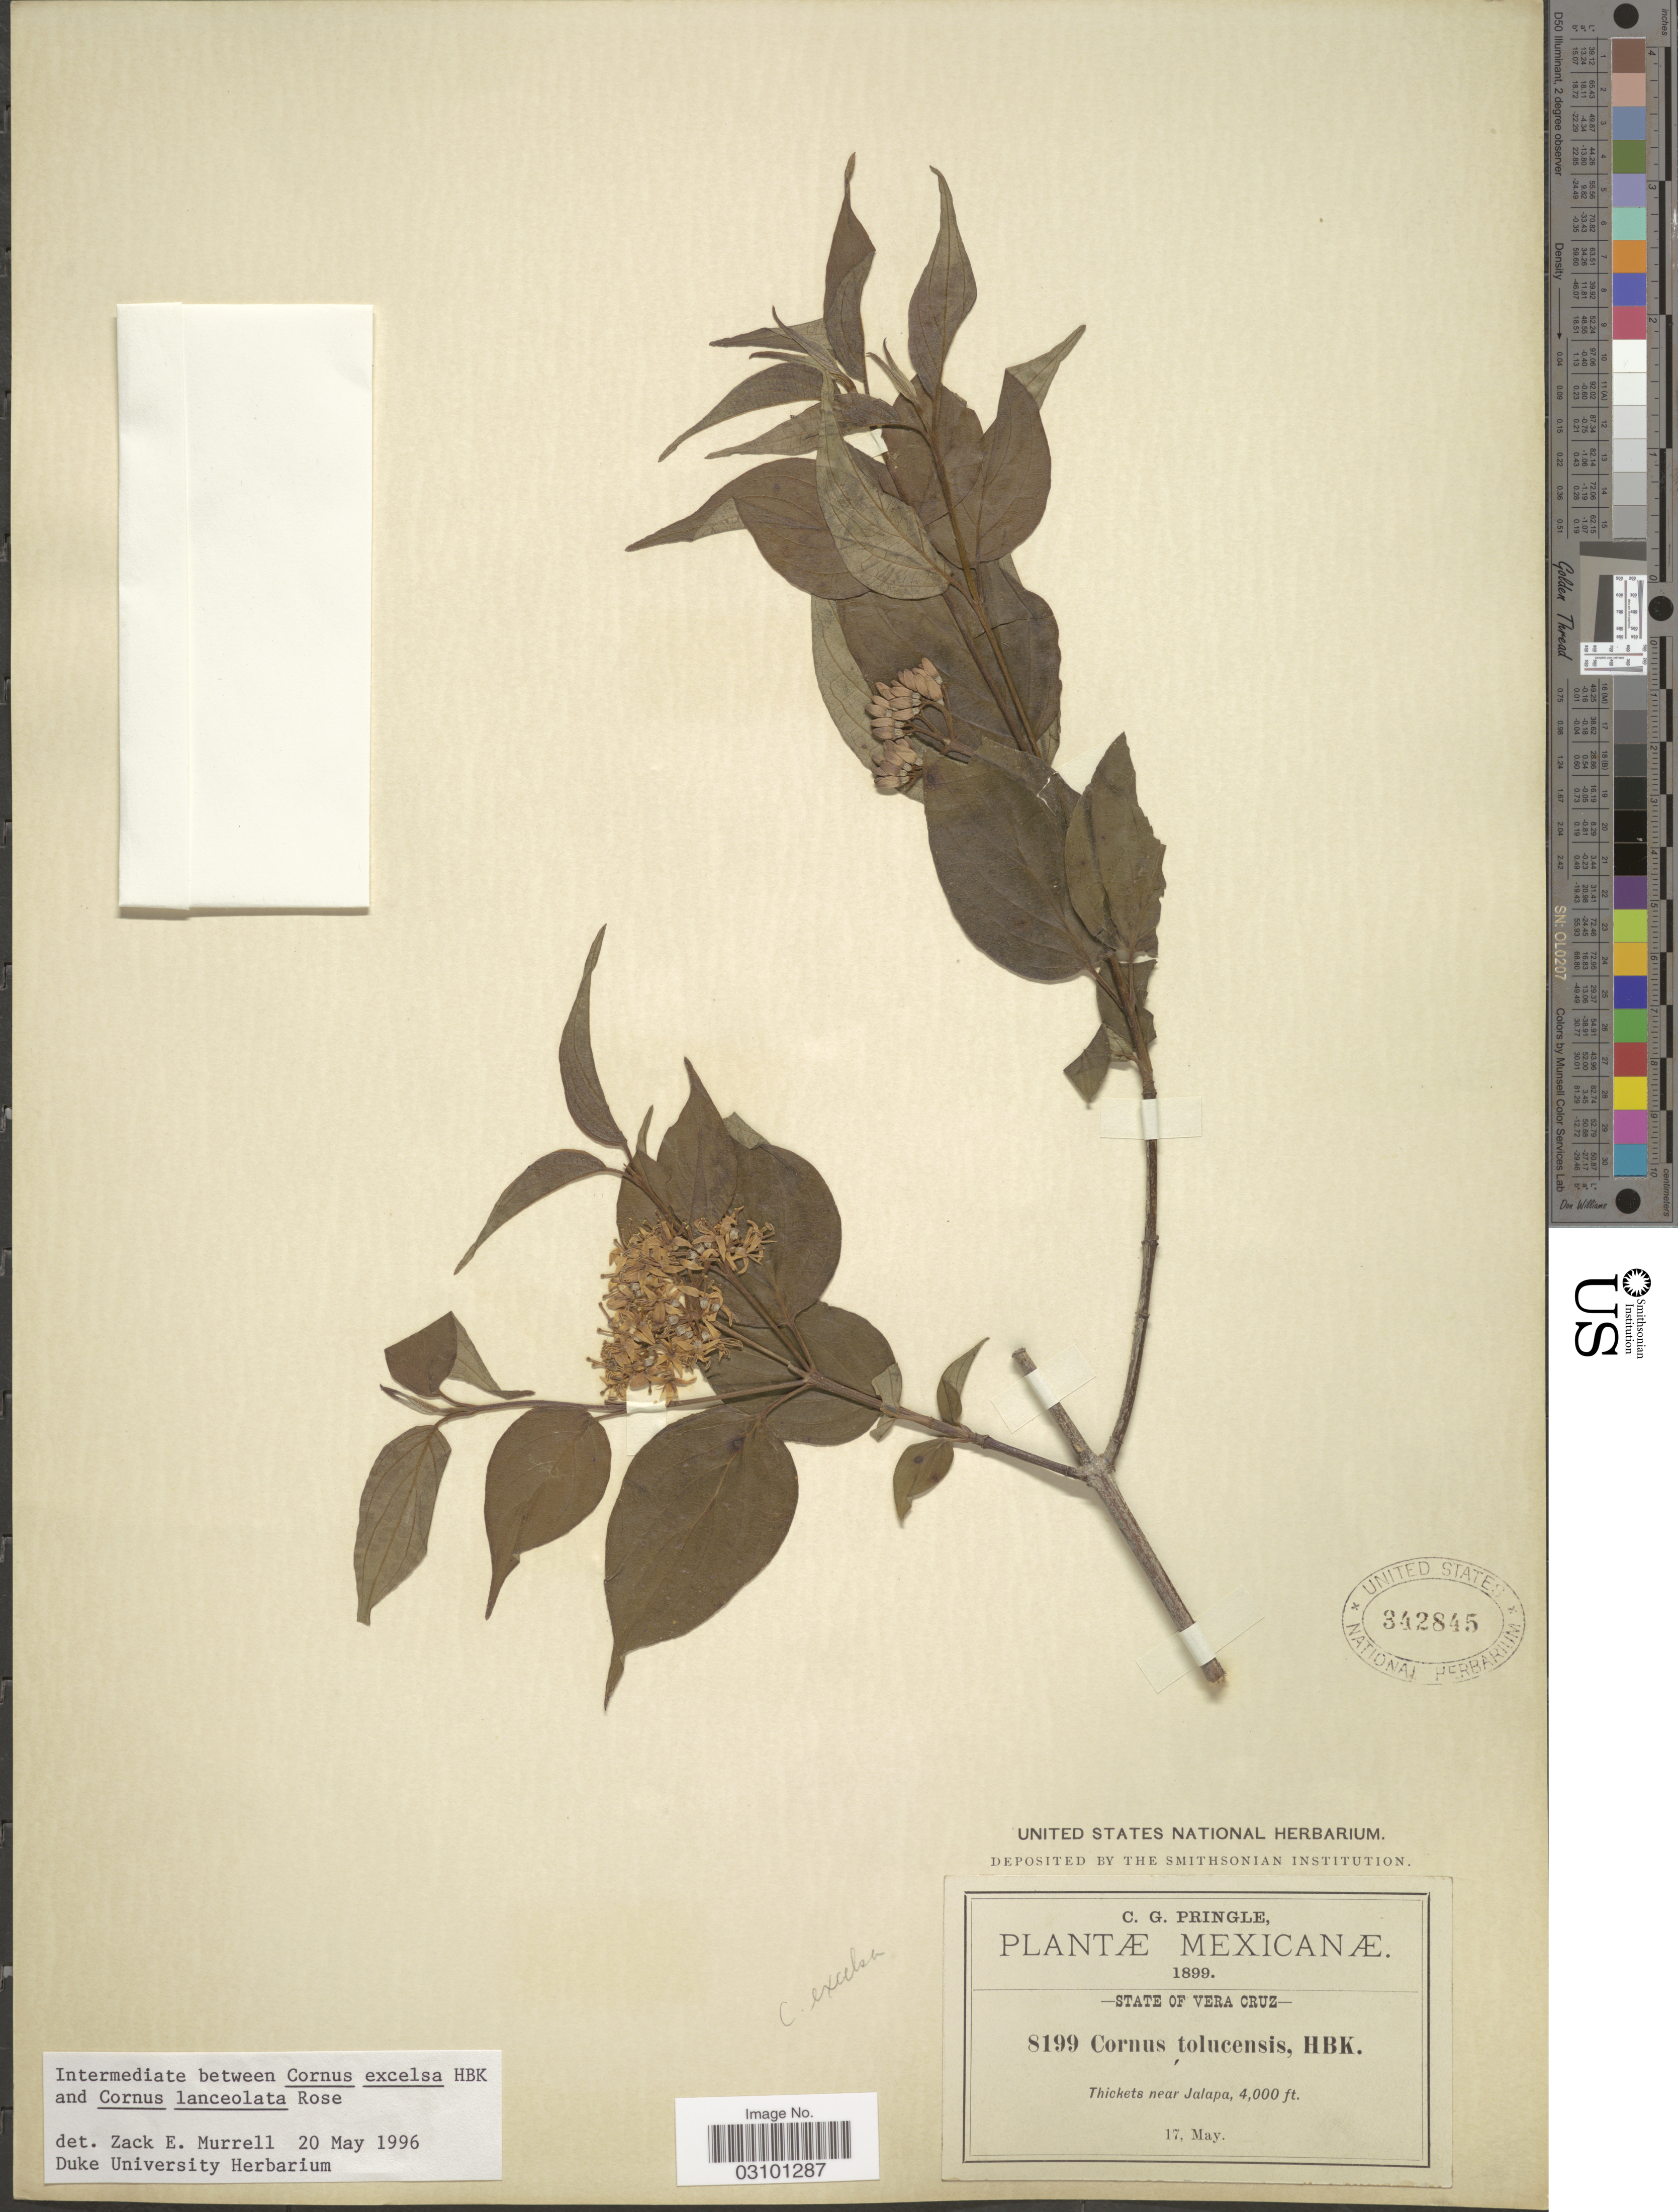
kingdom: Plantae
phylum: Tracheophyta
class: Magnoliopsida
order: Cornales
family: Cornaceae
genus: Cornus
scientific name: Cornus sp.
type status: Possible Type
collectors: C. G. Pringle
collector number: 8199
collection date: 1899-05-17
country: Mexico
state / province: Veracruz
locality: Thickets near Jalapa.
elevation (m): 1219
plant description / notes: Type collection of Cornus lanceolata Rose? Protologue confusingly cites both Pringle 8199 (from Veracruz) and "Type", Rose & Hough 8199 (from Morelos) (but Rose 8199 at US is Pinus strobus from Pennsylvania). Rose & Hough 4240 and 4422 are also cited. From the introduction (p. III), types deposited at US, but Rose appears to have made a citation error and lectotypifiction of this name is probably needed. None of the US sheets is annotated as type material, by Rose or any subsequent researchers.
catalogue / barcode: US 342845